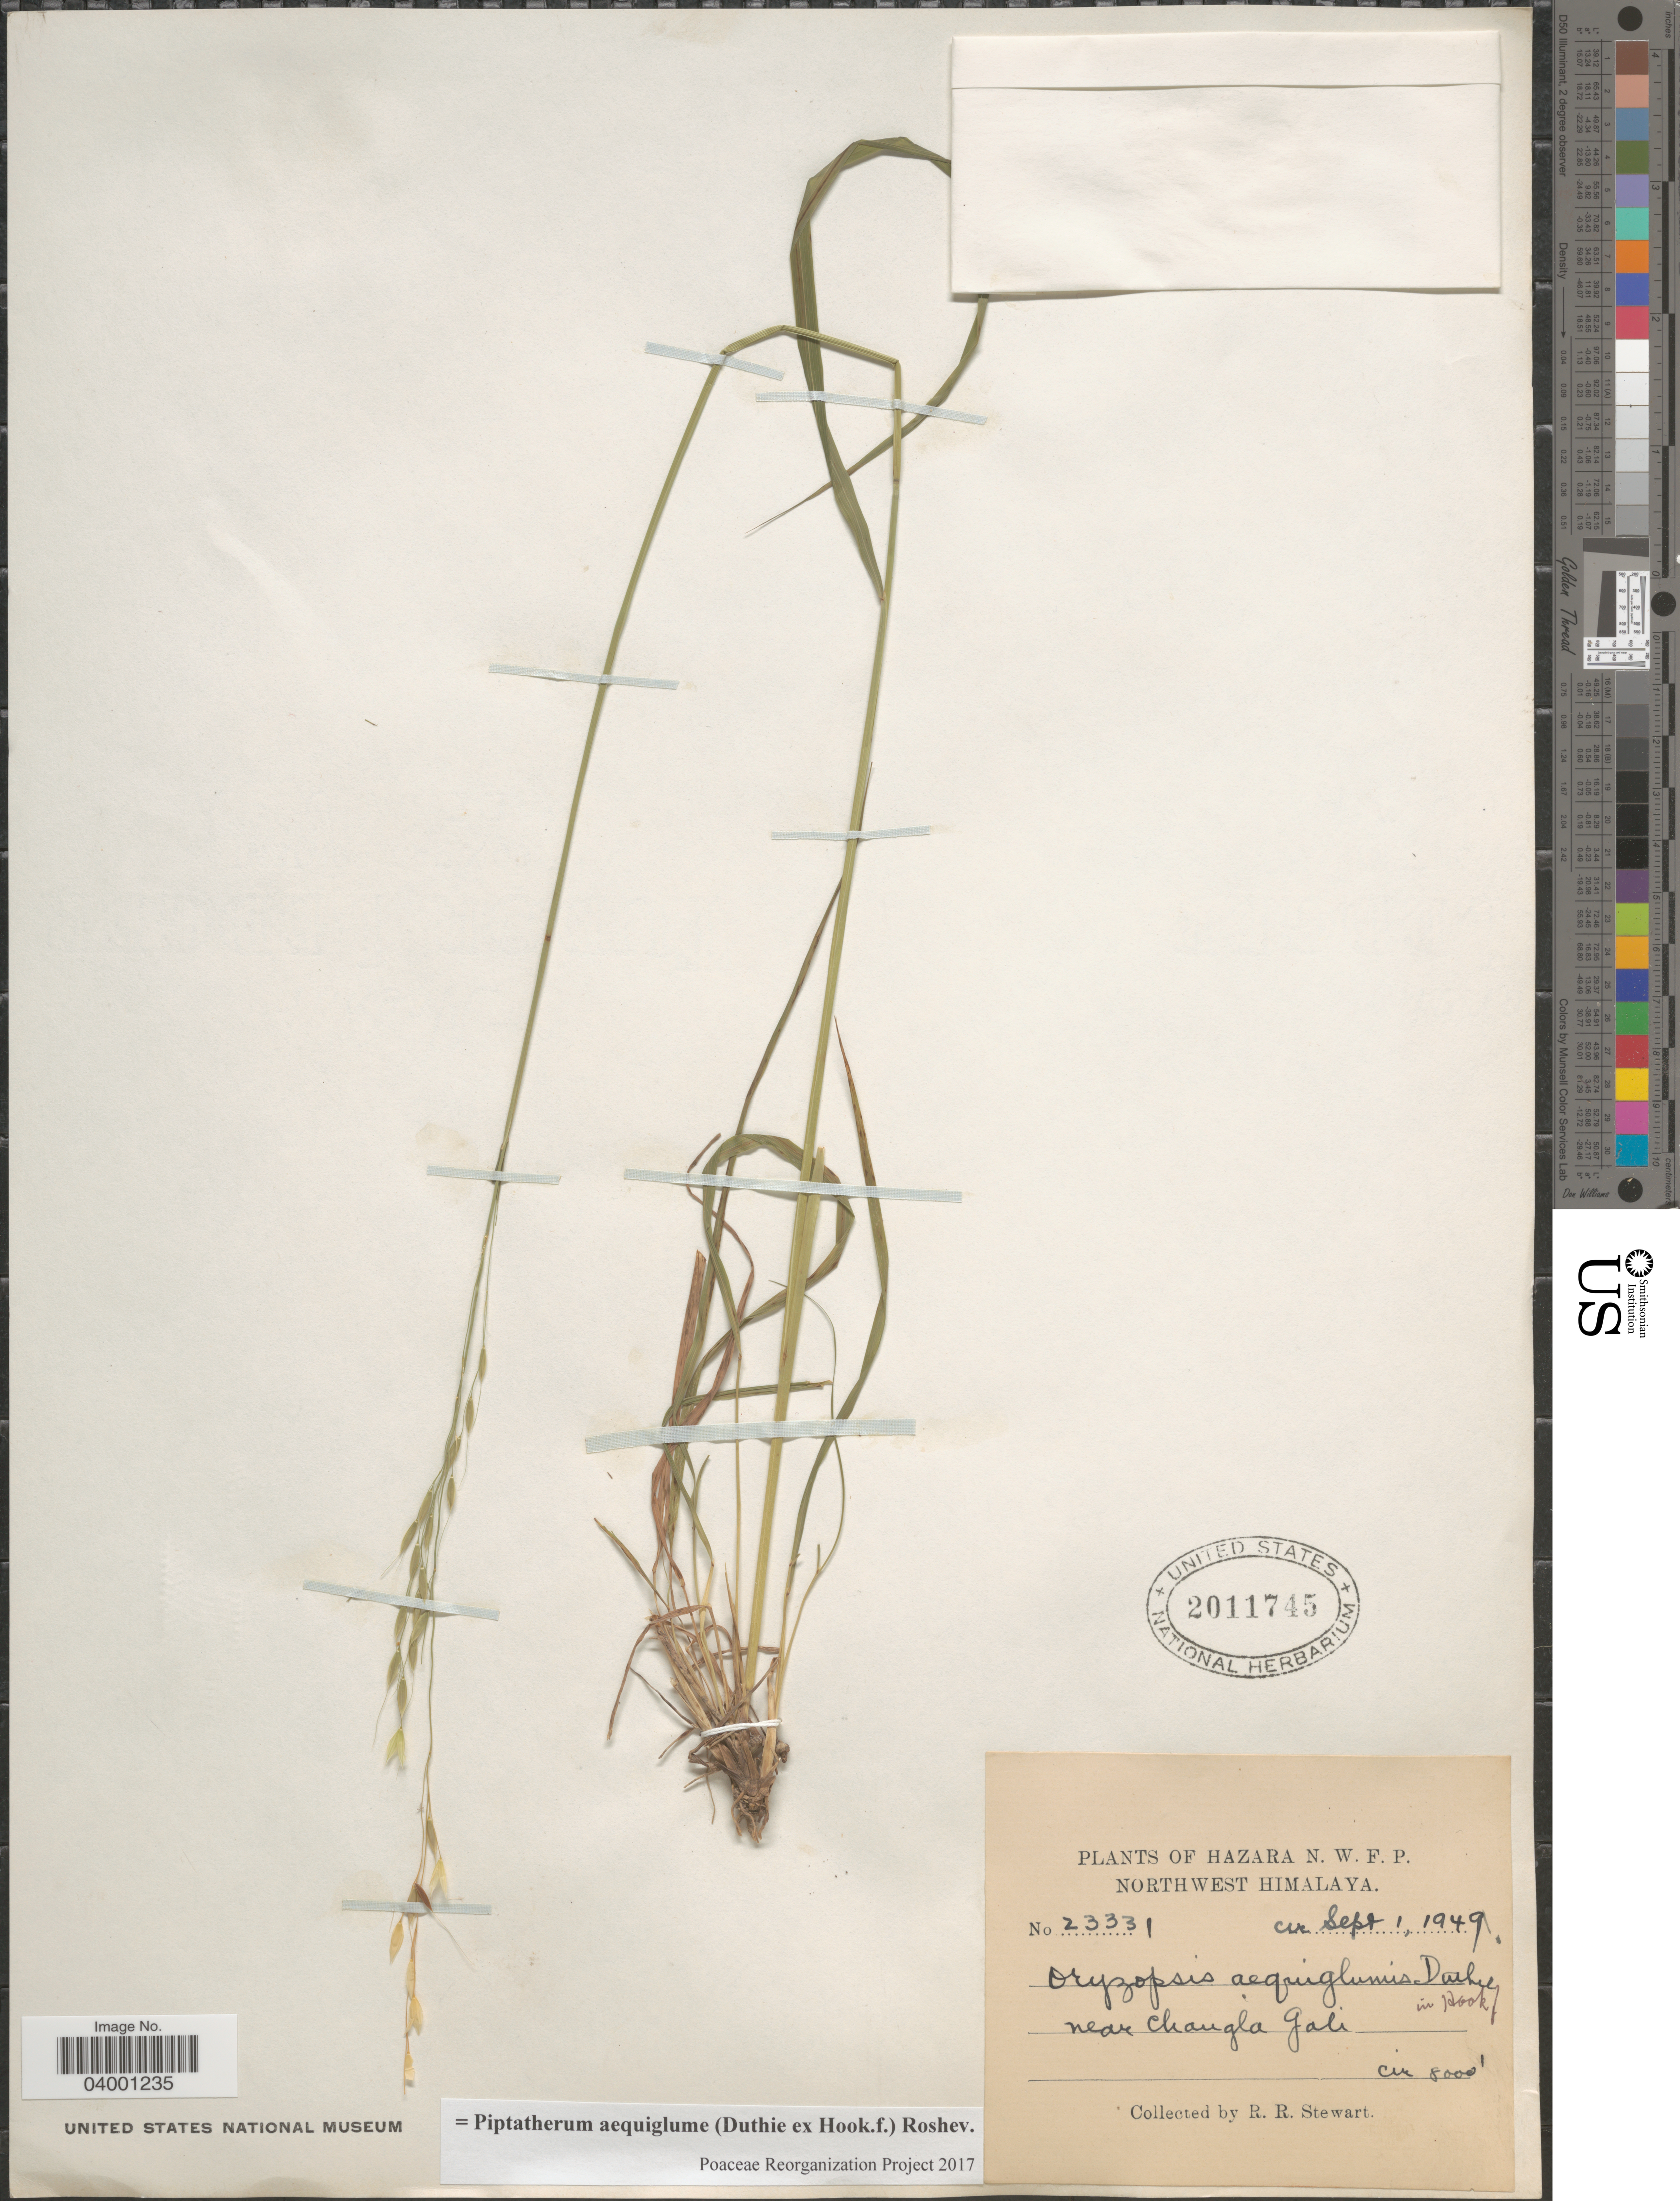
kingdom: Plantae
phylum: Tracheophyta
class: Liliopsida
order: Poales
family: Poaceae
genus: Piptatherum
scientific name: Piptatherum aequiglume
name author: (Duthie ex Hook. f.) Roshev.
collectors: R. Stewart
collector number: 23331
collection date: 1949-09-01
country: Pakistan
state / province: Khyber Pakhtunkhwa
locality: Hazara N. W. F. P. Northwest Himalaya. Near Changla Gali.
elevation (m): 2438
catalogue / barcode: US 2011745